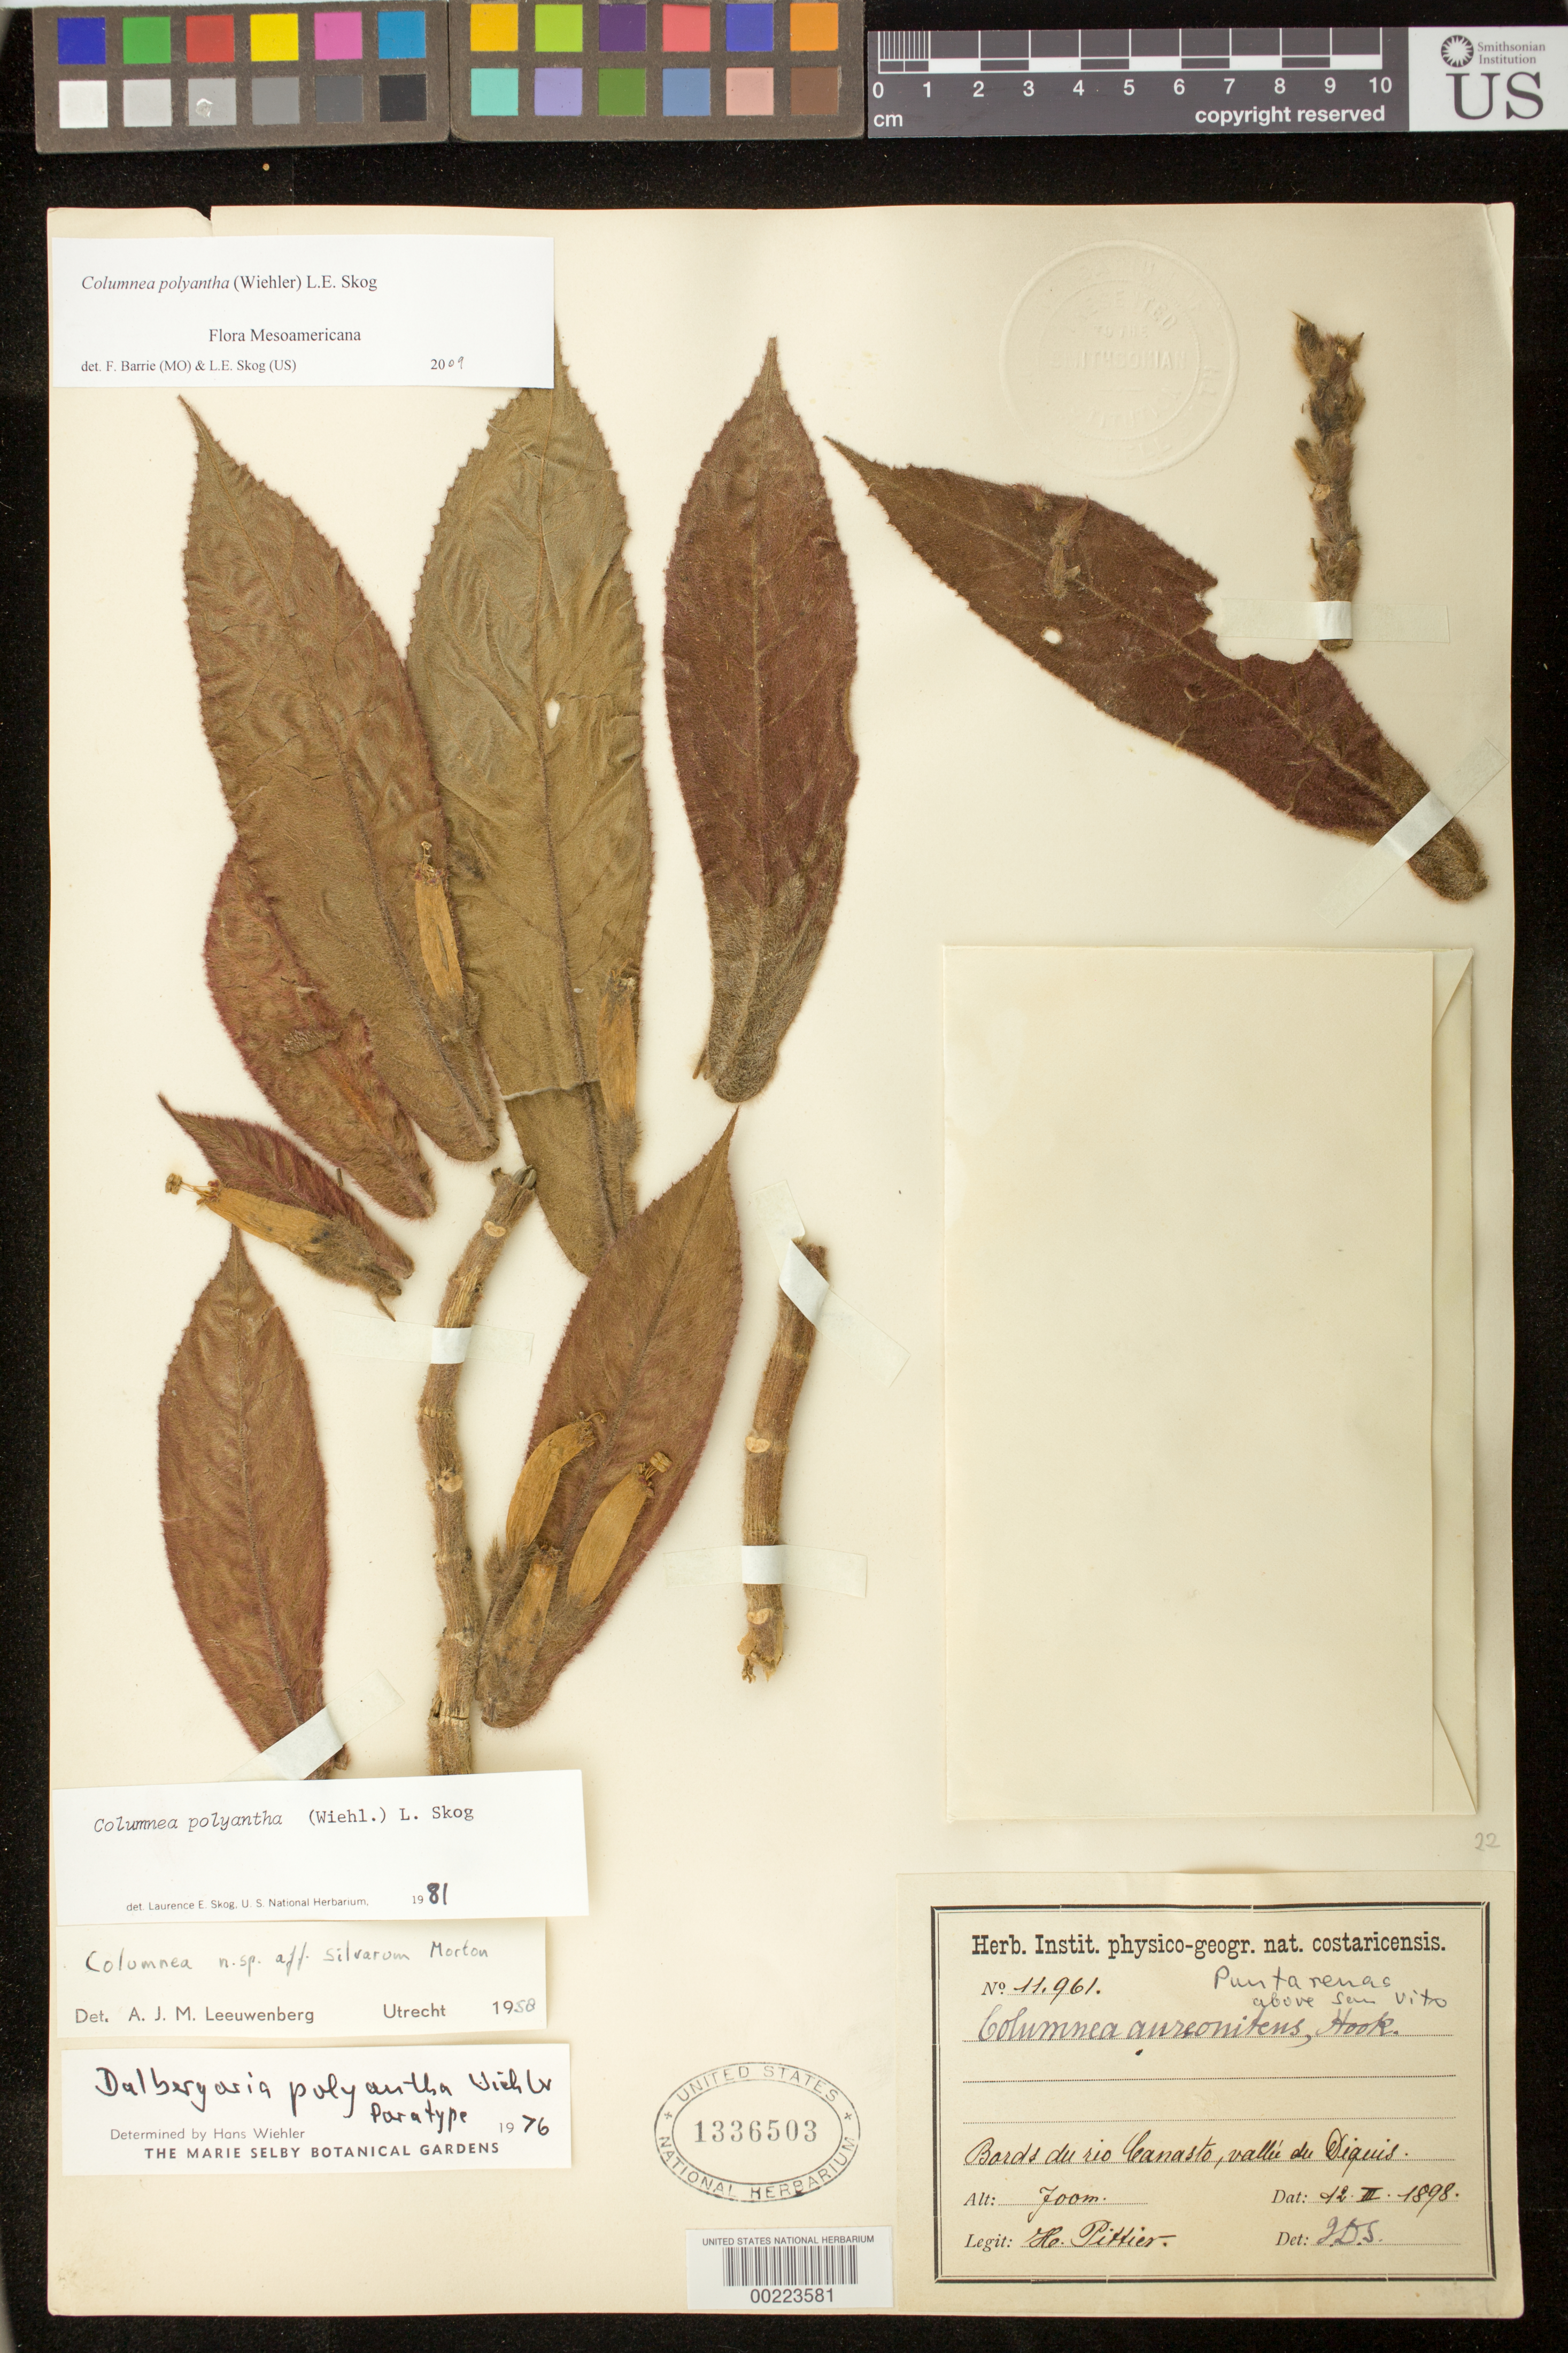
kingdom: Plantae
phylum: Tracheophyta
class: Magnoliopsida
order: Lamiales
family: Gesneriaceae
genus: Columnea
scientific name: Columnea polyantha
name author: (Wiehler) L.E. Skog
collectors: H. F. Pittier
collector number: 11961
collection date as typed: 12 Mar 1898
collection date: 1898-03-12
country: Costa Rica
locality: Banks of Rio Canasto, valley of Diquis (Puntarenas above San Vito)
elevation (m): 700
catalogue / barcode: US 1336503